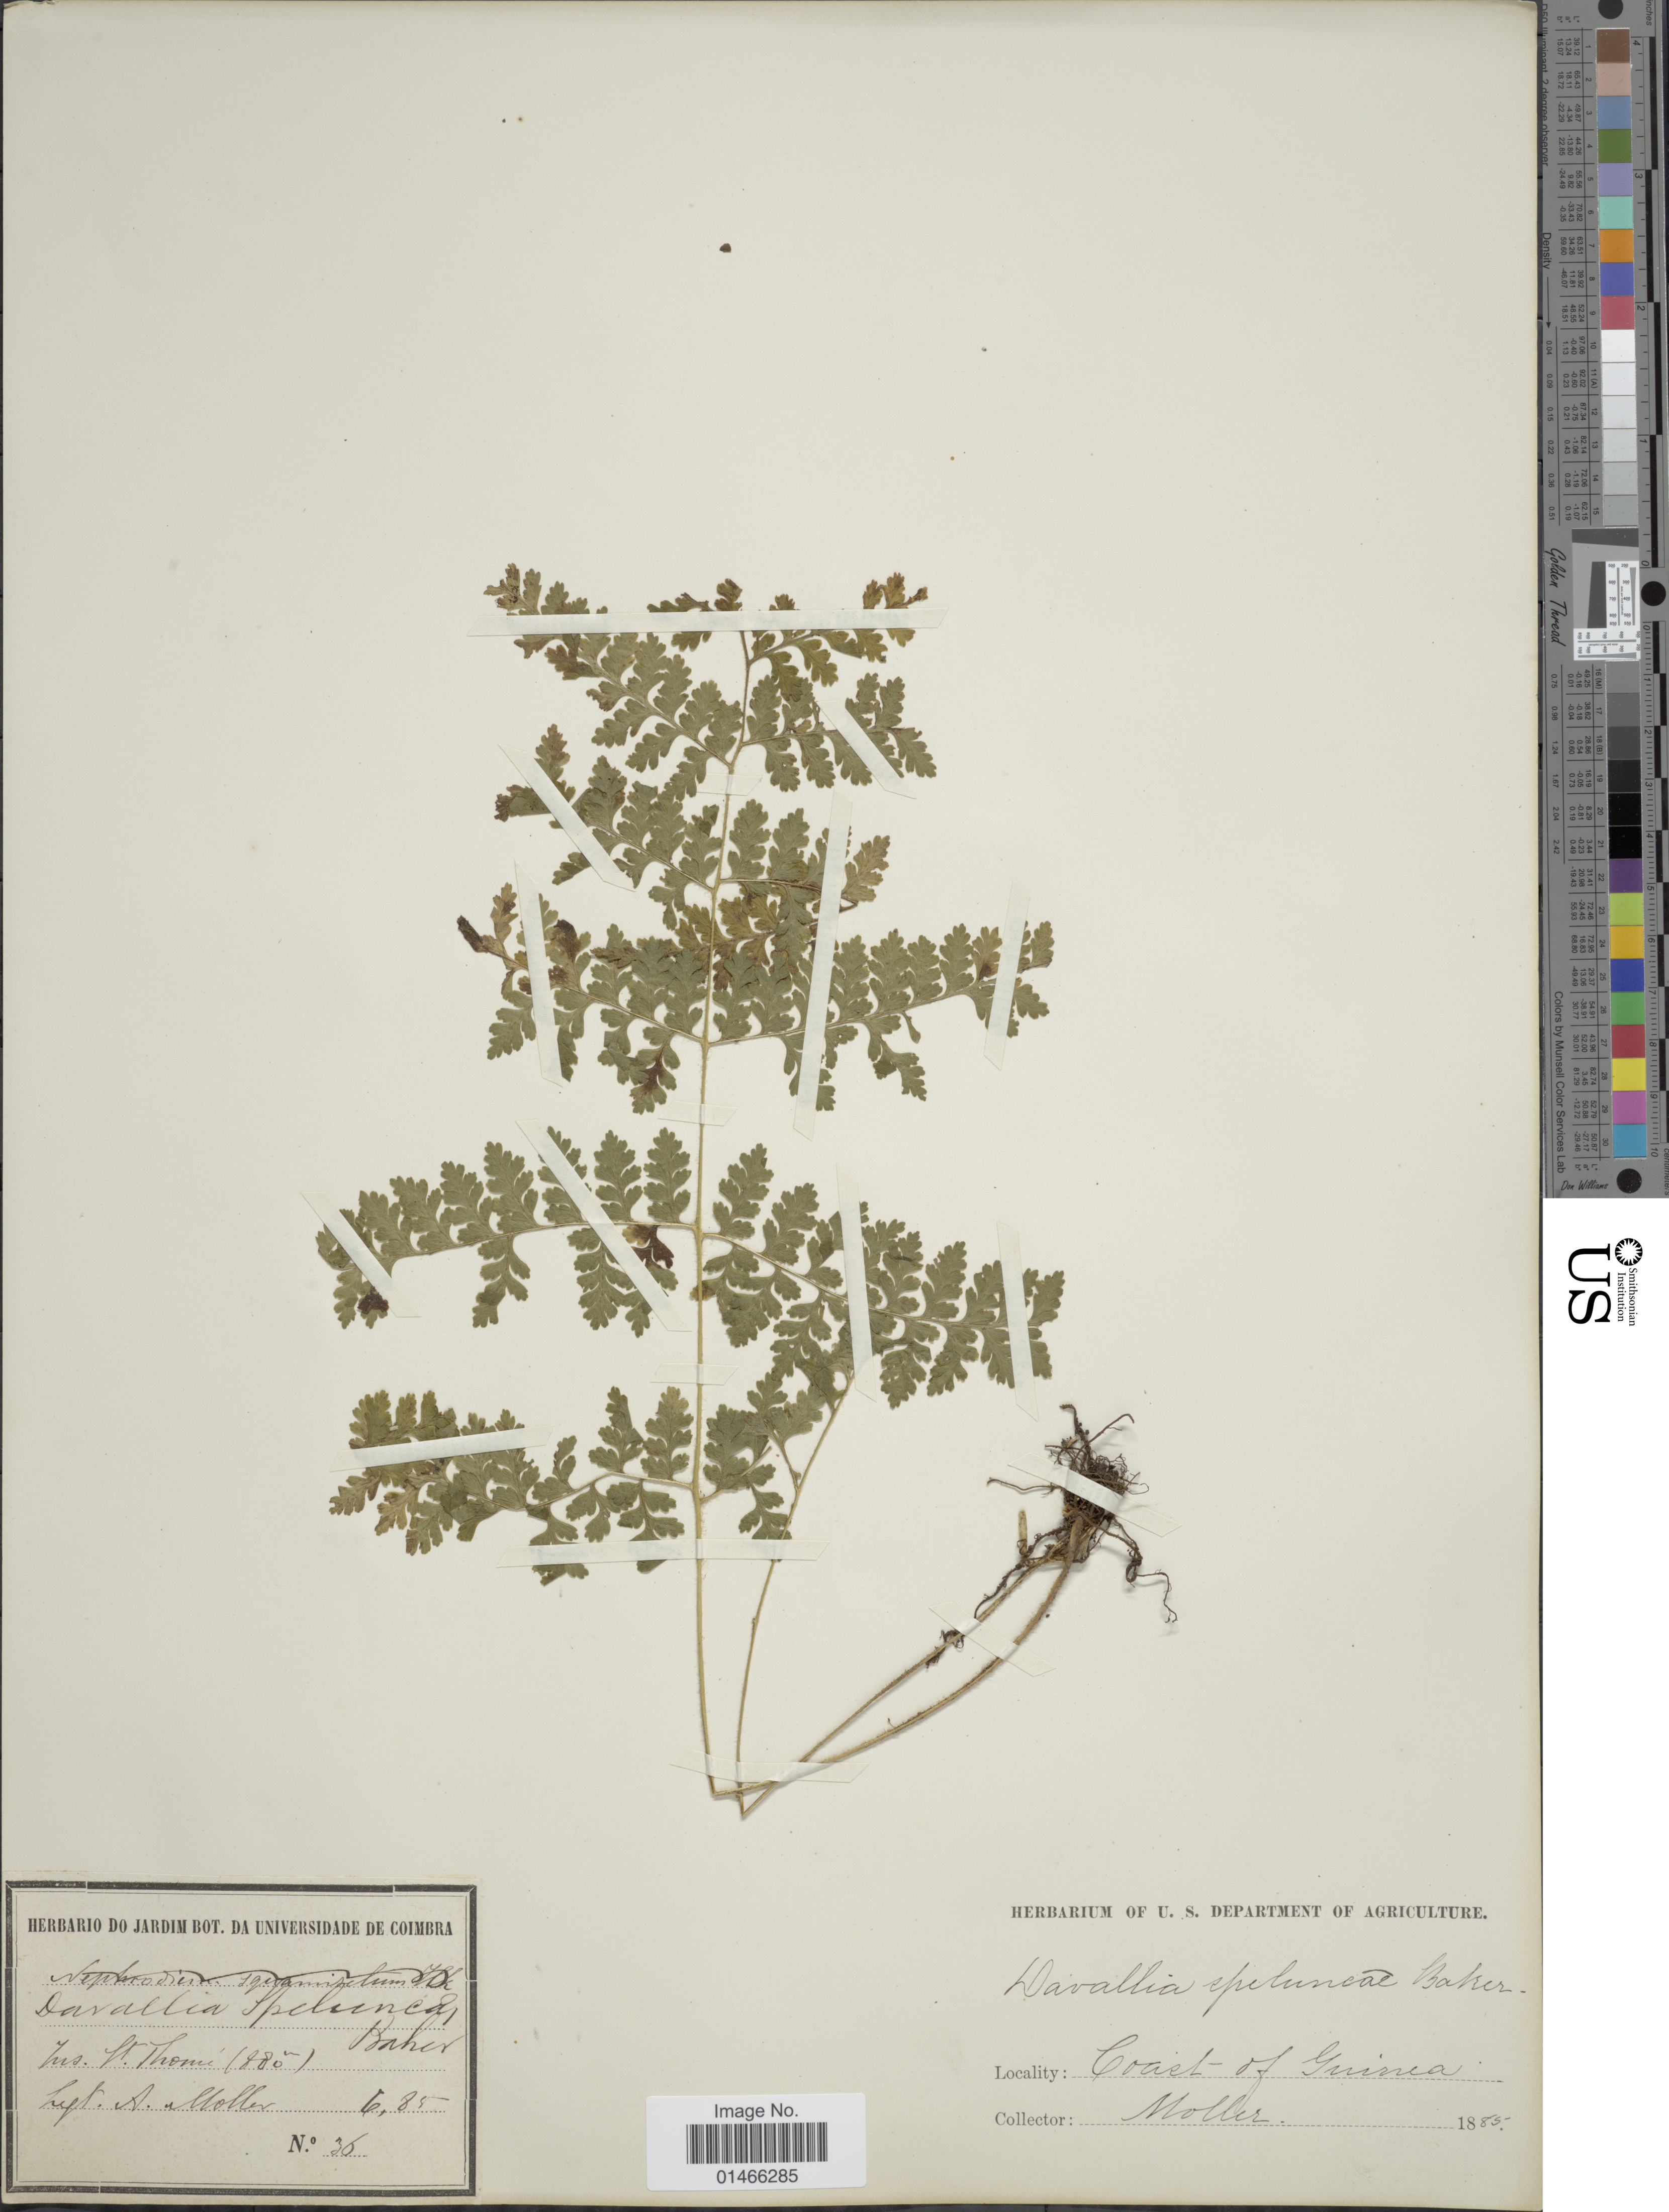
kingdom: Plantae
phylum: Tracheophyta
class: Polypodiopsida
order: Polypodiales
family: Dennstaedtiaceae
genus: Microlepia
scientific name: Microlepia speluncae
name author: (L.) T. Moore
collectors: A. Moller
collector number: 36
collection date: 1885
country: Sao Tome and Principe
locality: Ins. St. Thome. Coast of Guinea.